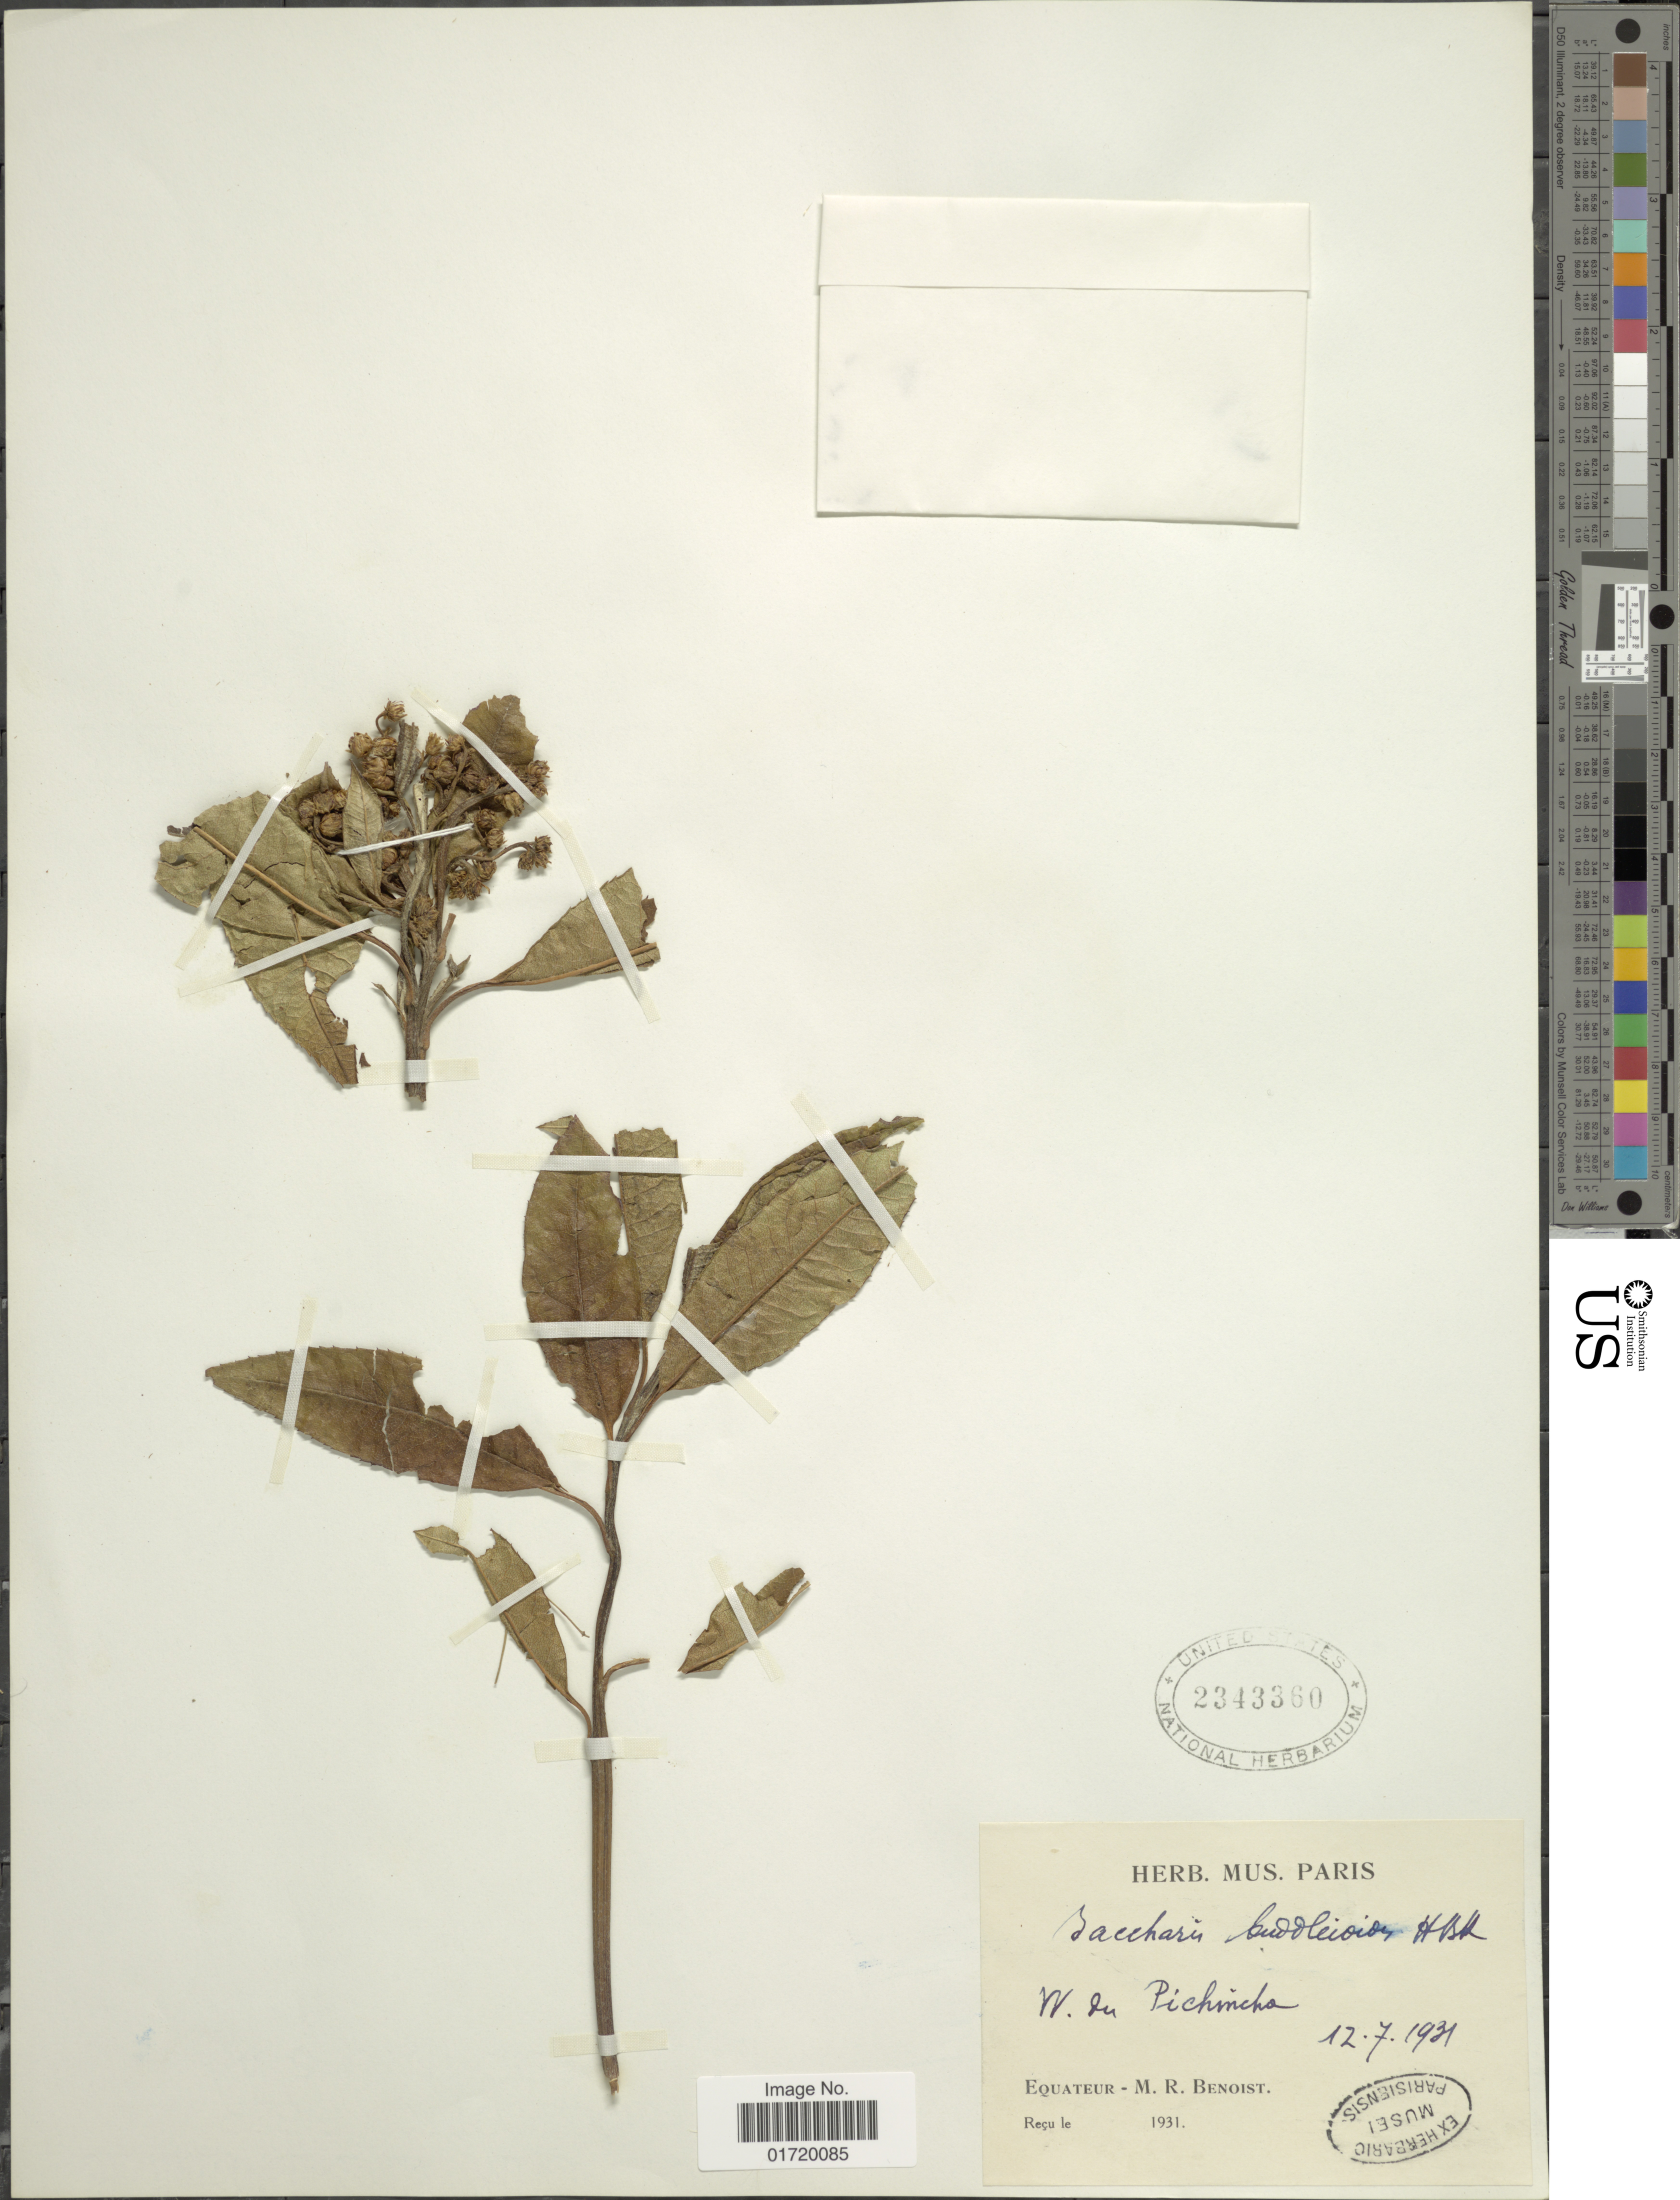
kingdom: Plantae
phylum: Tracheophyta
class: Magnoliopsida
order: Asterales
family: Asteraceae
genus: Baccharis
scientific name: Baccharis buddlejoides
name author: Kunth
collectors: R. Benoist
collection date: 1931-07-12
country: Ecuador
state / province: Pichincha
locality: W. du Pichincha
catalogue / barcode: US 2343360